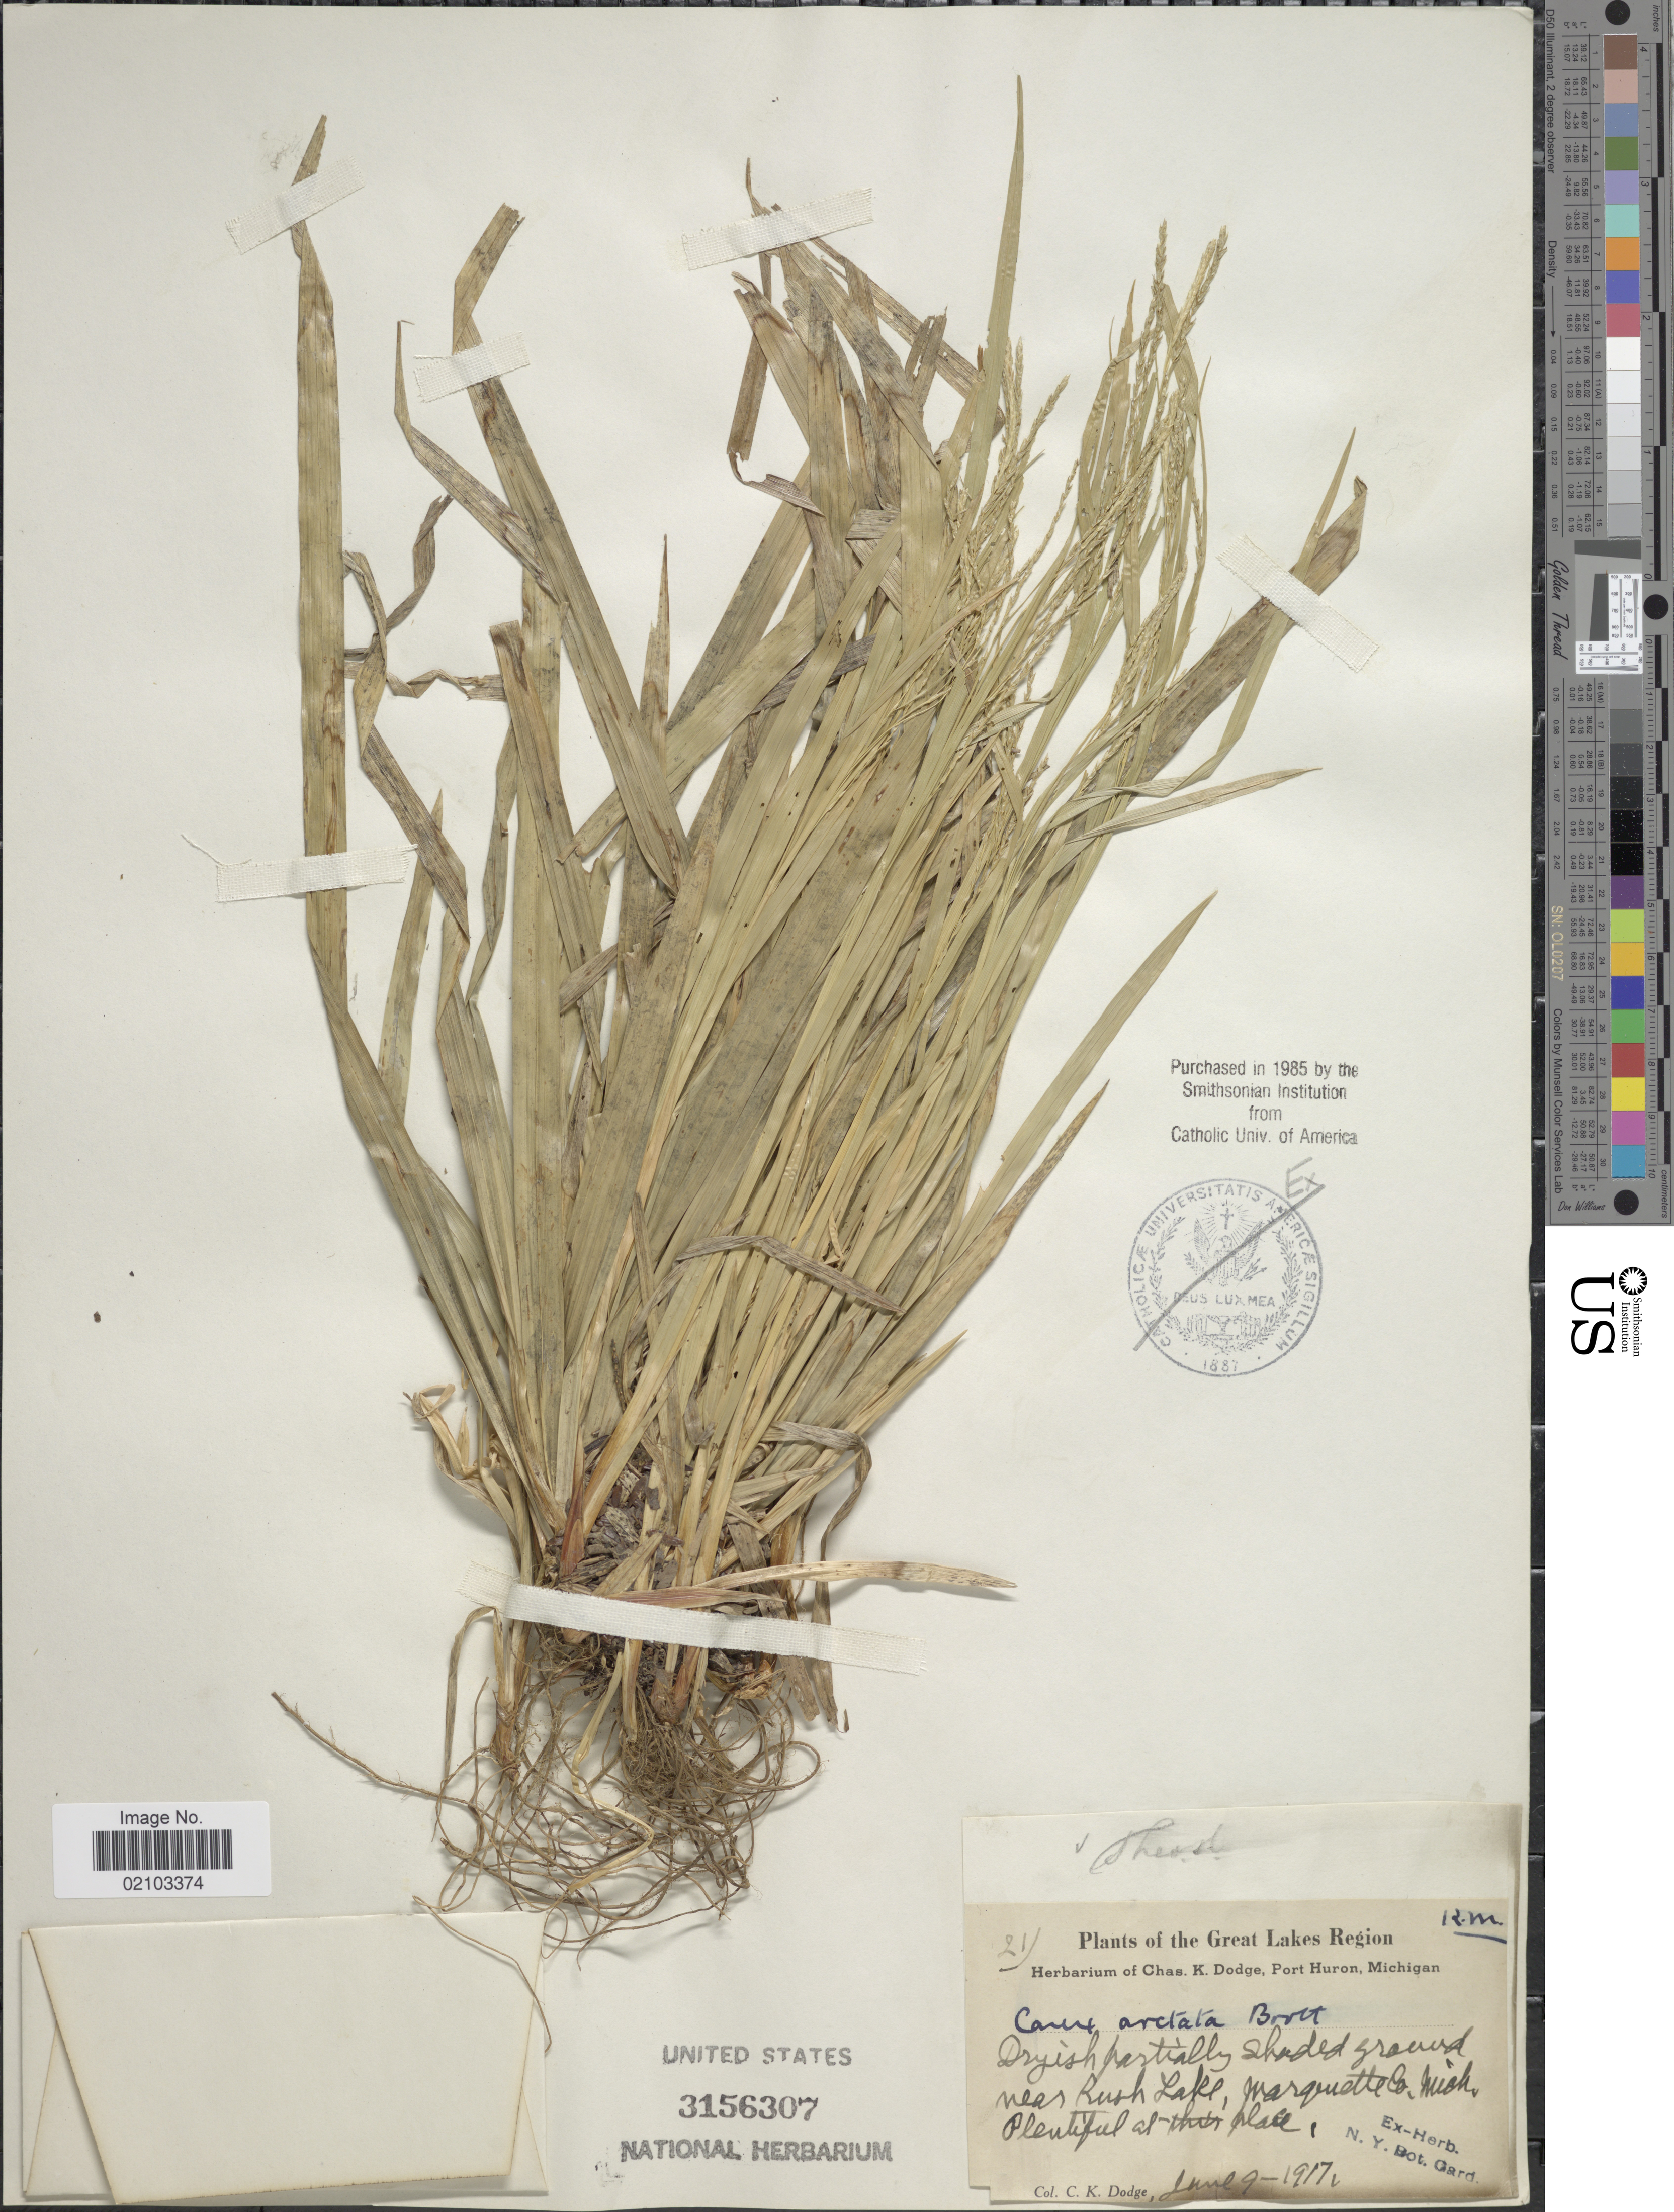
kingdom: Plantae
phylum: Tracheophyta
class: Liliopsida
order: Poales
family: Cyperaceae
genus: Carex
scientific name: Carex arctata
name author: Boott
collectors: C. K. Dodge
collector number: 21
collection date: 1917-06-09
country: United States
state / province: Michigan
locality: Great Lakes Region. Near Rush Lake, Marquette Co., Mich.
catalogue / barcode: US 3156307